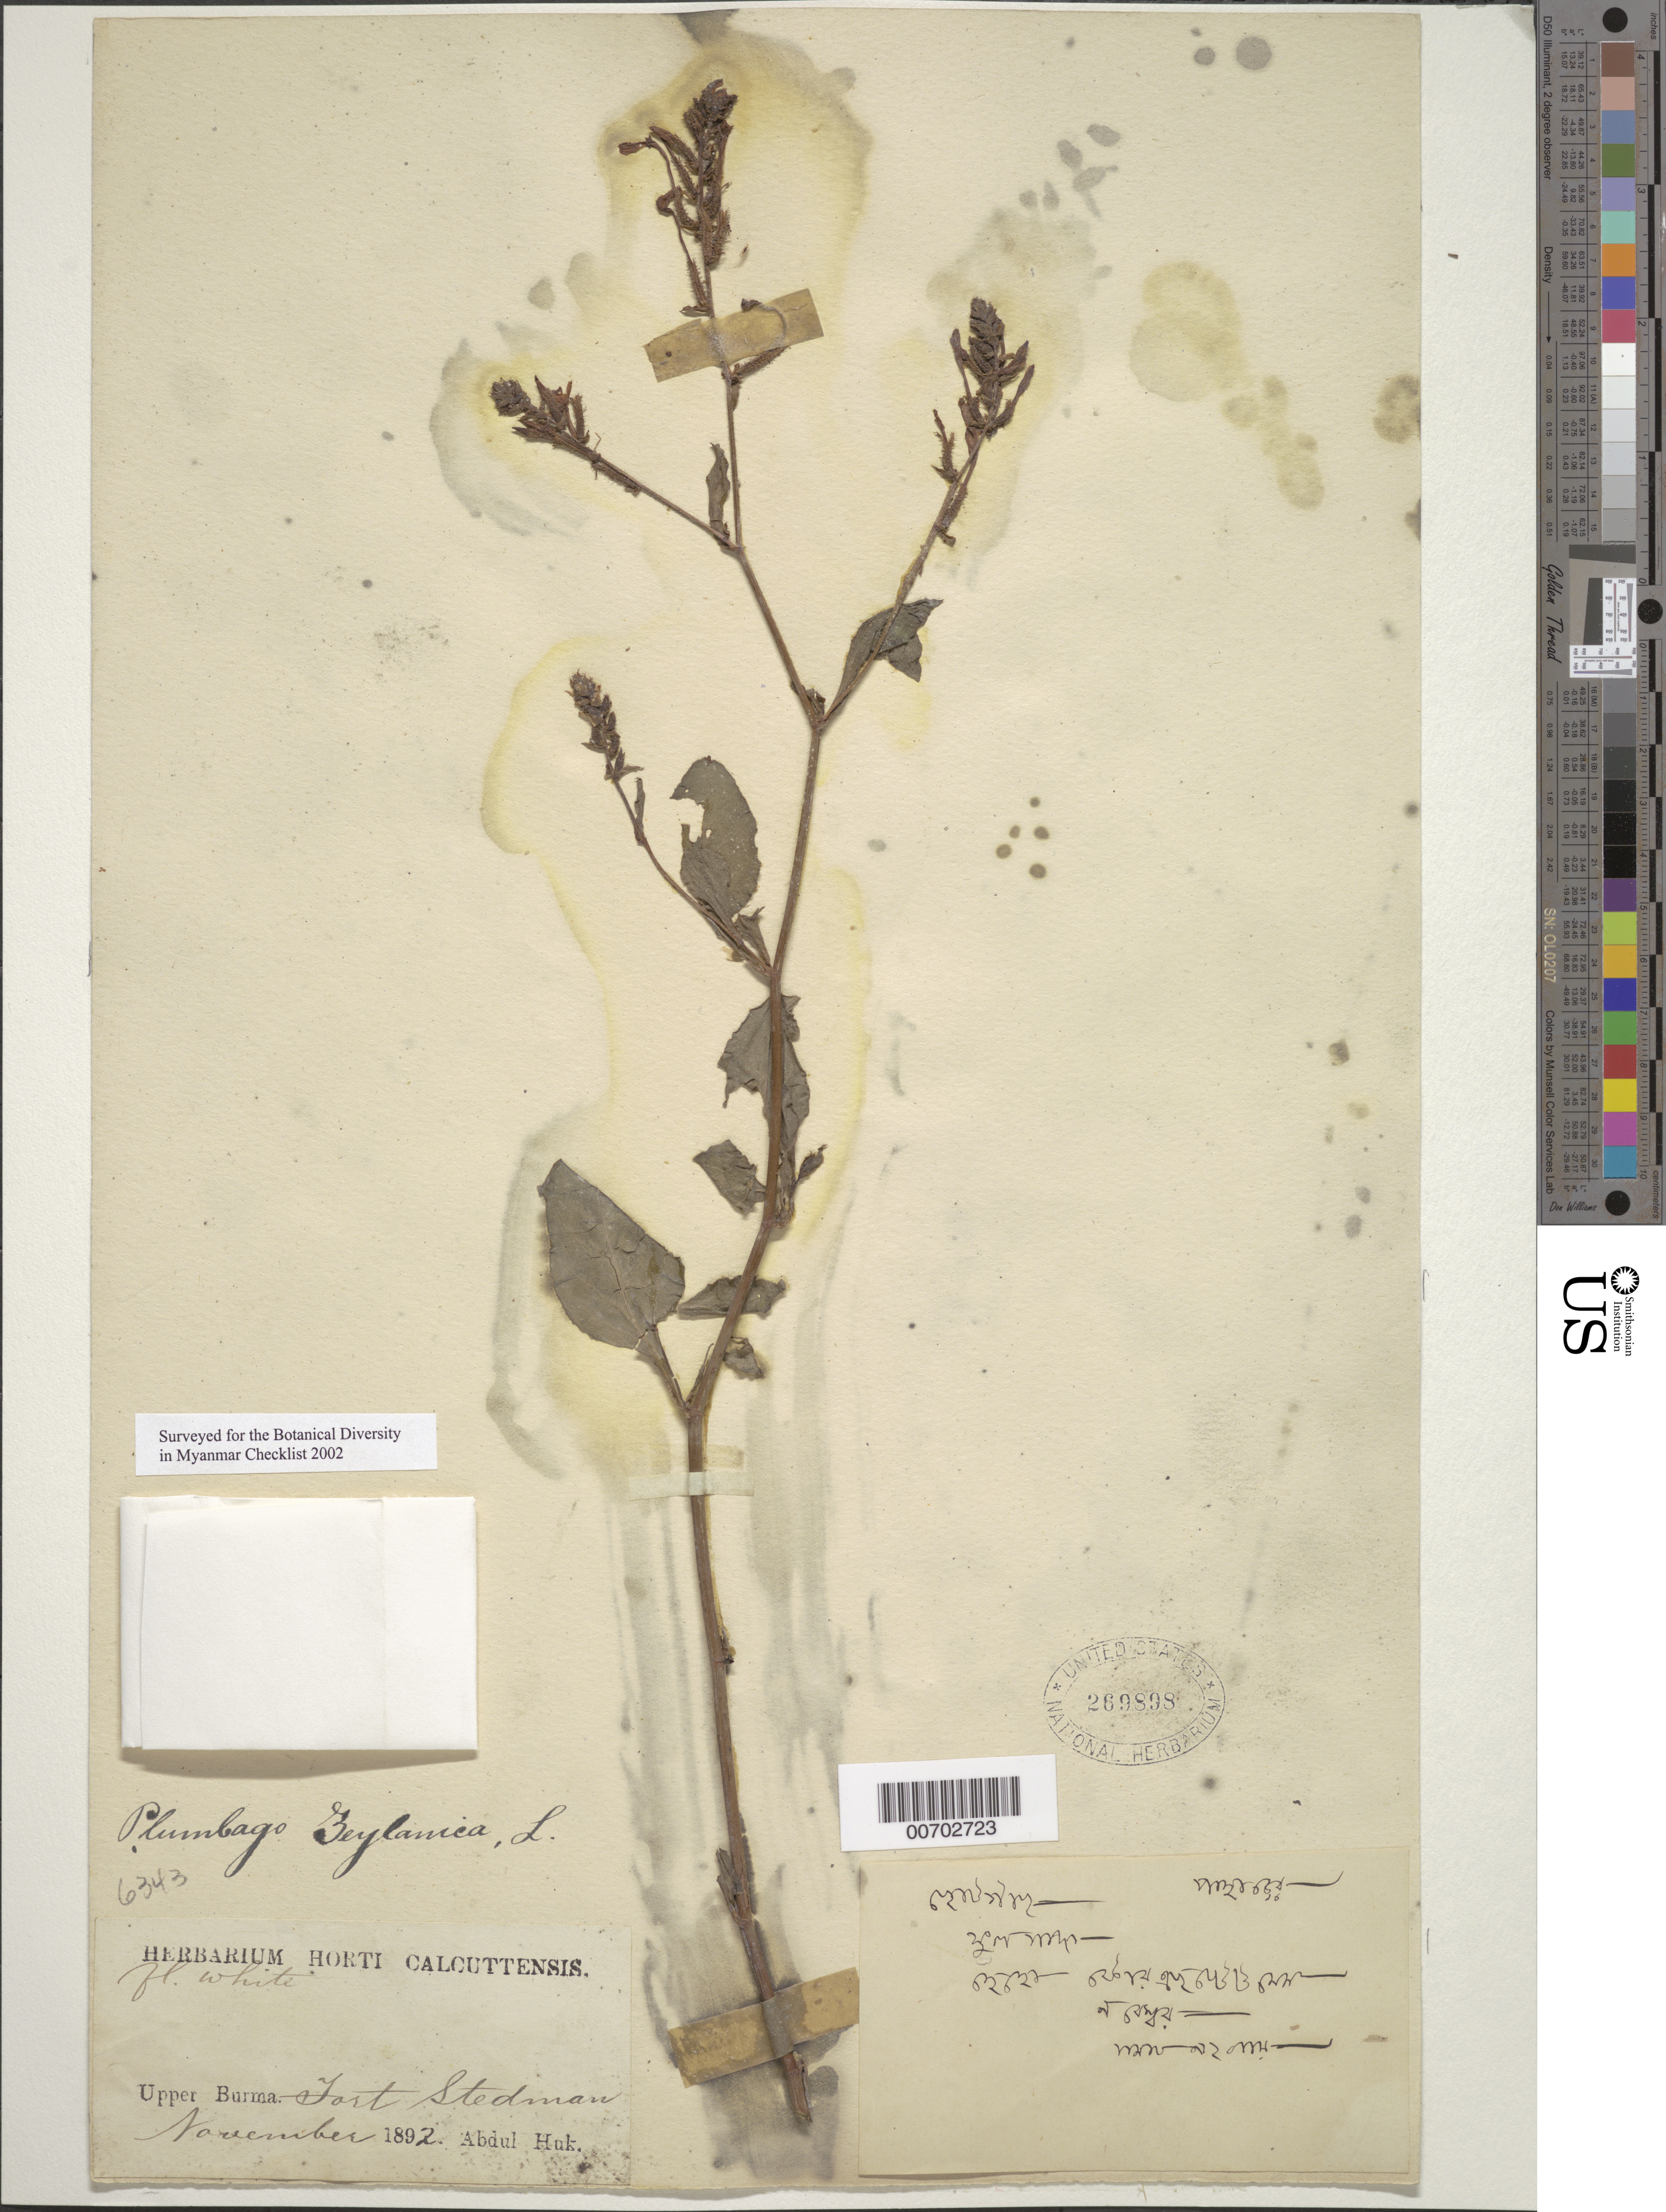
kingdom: Plantae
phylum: Tracheophyta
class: Magnoliopsida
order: Caryophyllales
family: Plumbaginaceae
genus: Plumbago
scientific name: Plumbago zeylanica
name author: L.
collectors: A. Huk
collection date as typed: Nov 1892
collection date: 1892-11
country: Myanmar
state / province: Shan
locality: Fort Stedman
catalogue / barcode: US 269898